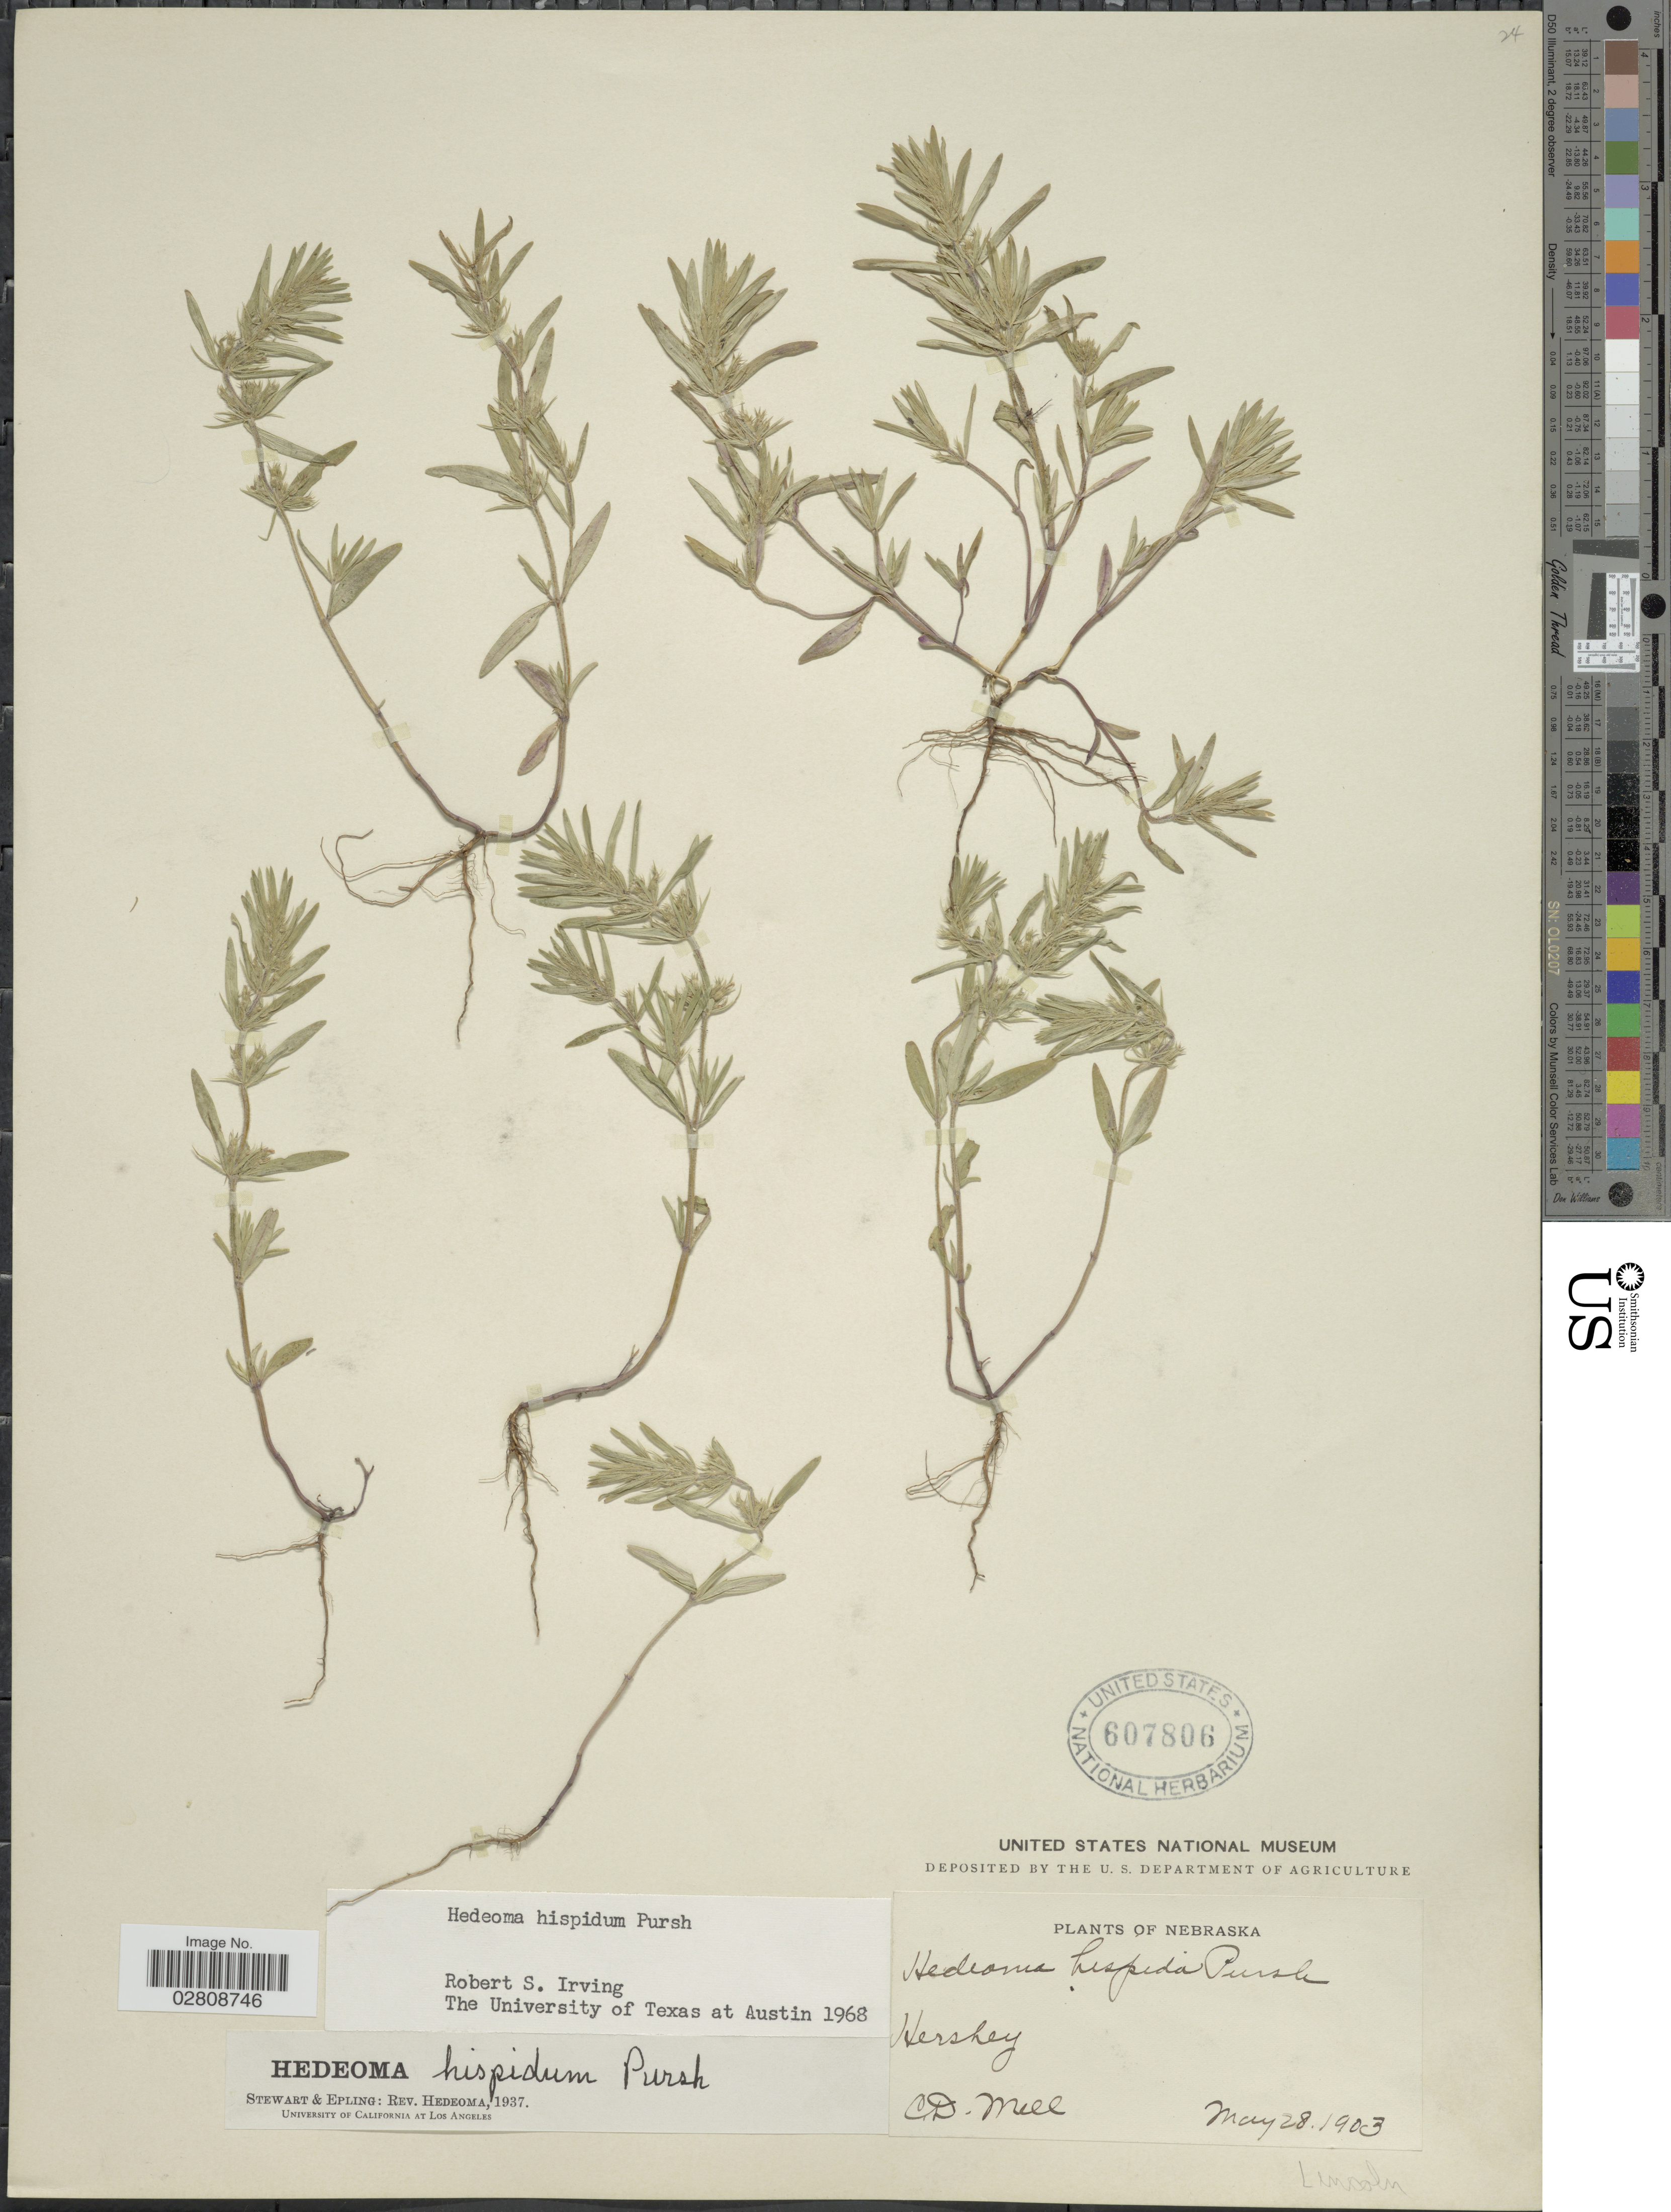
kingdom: Plantae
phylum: Tracheophyta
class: Magnoliopsida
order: Lamiales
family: Lamiaceae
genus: Hedeoma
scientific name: Hedeoma hispida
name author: Pursh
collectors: C. D. Mell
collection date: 1903-05-28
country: United States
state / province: Nebraska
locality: Hershey. Lincoln.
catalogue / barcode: US 607806